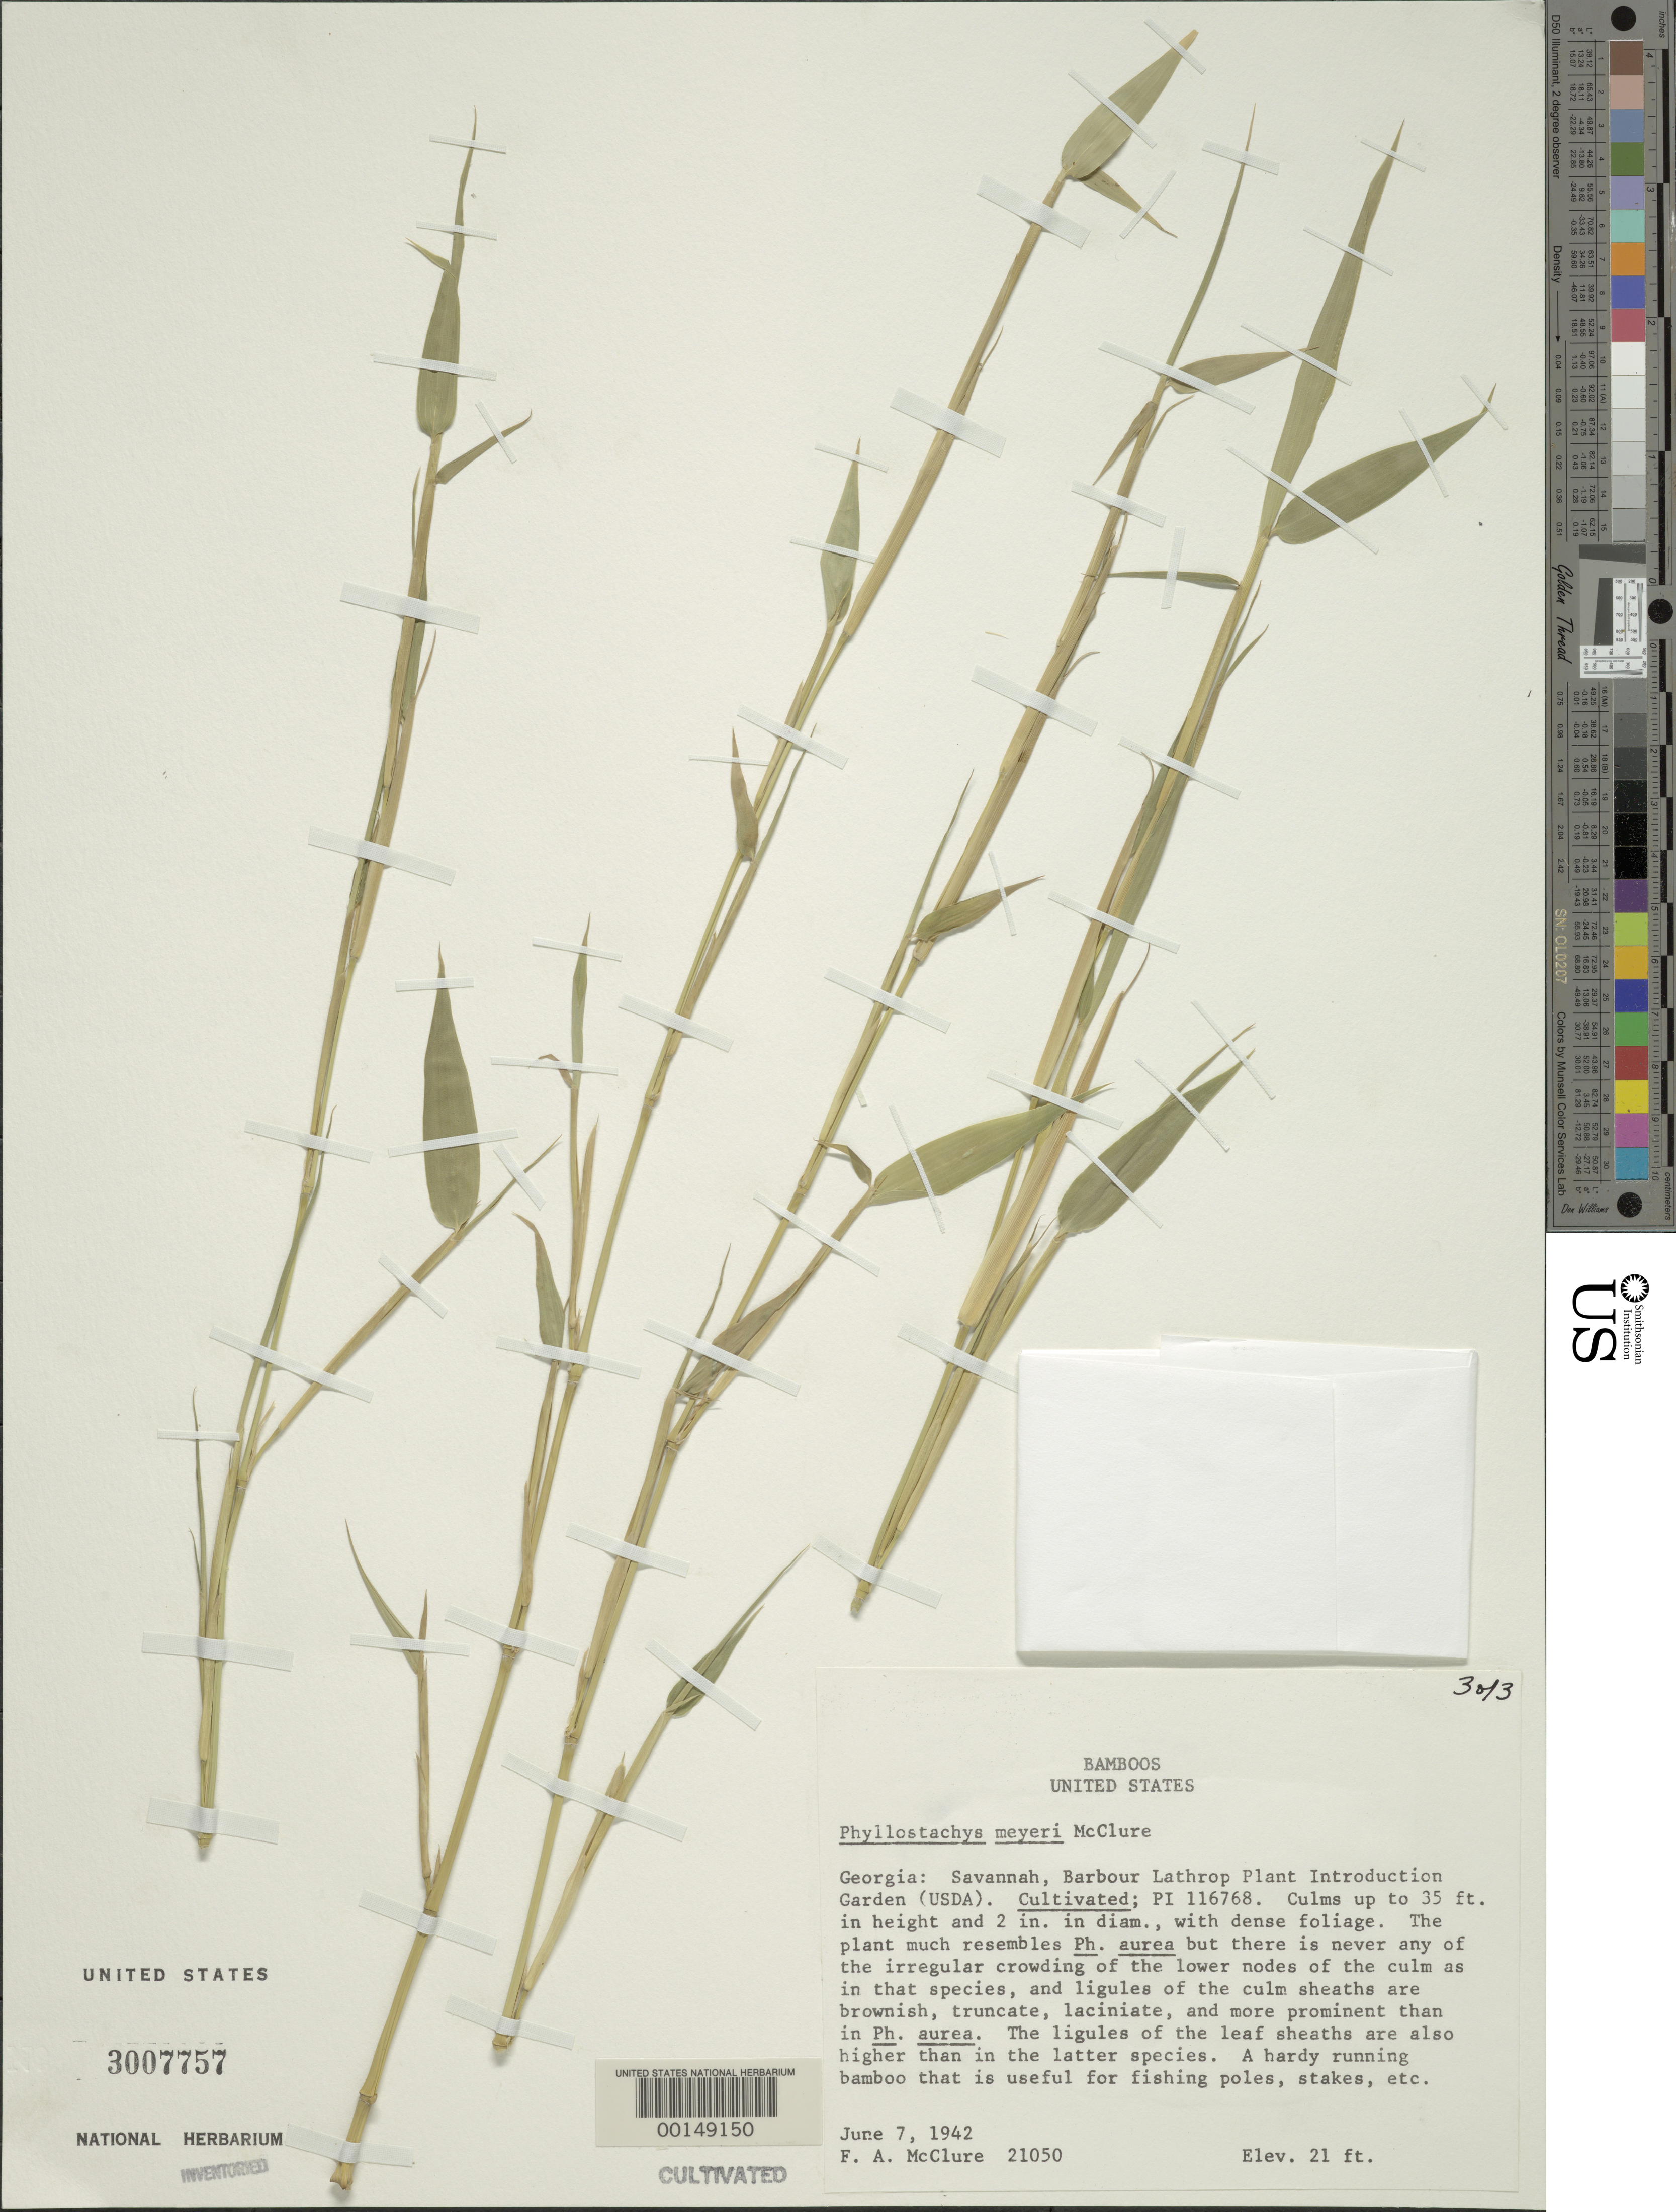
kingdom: Plantae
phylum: Tracheophyta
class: Liliopsida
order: Poales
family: Poaceae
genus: Phyllostachys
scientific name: Phyllostachys meyeri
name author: McClure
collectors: F. A. McClure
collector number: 21050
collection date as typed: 07 Jun 1942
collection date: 1942-06-07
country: United States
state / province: Georgia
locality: Savannah, Barbour Lathrop P.I. Garden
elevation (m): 6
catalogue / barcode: US 3007757